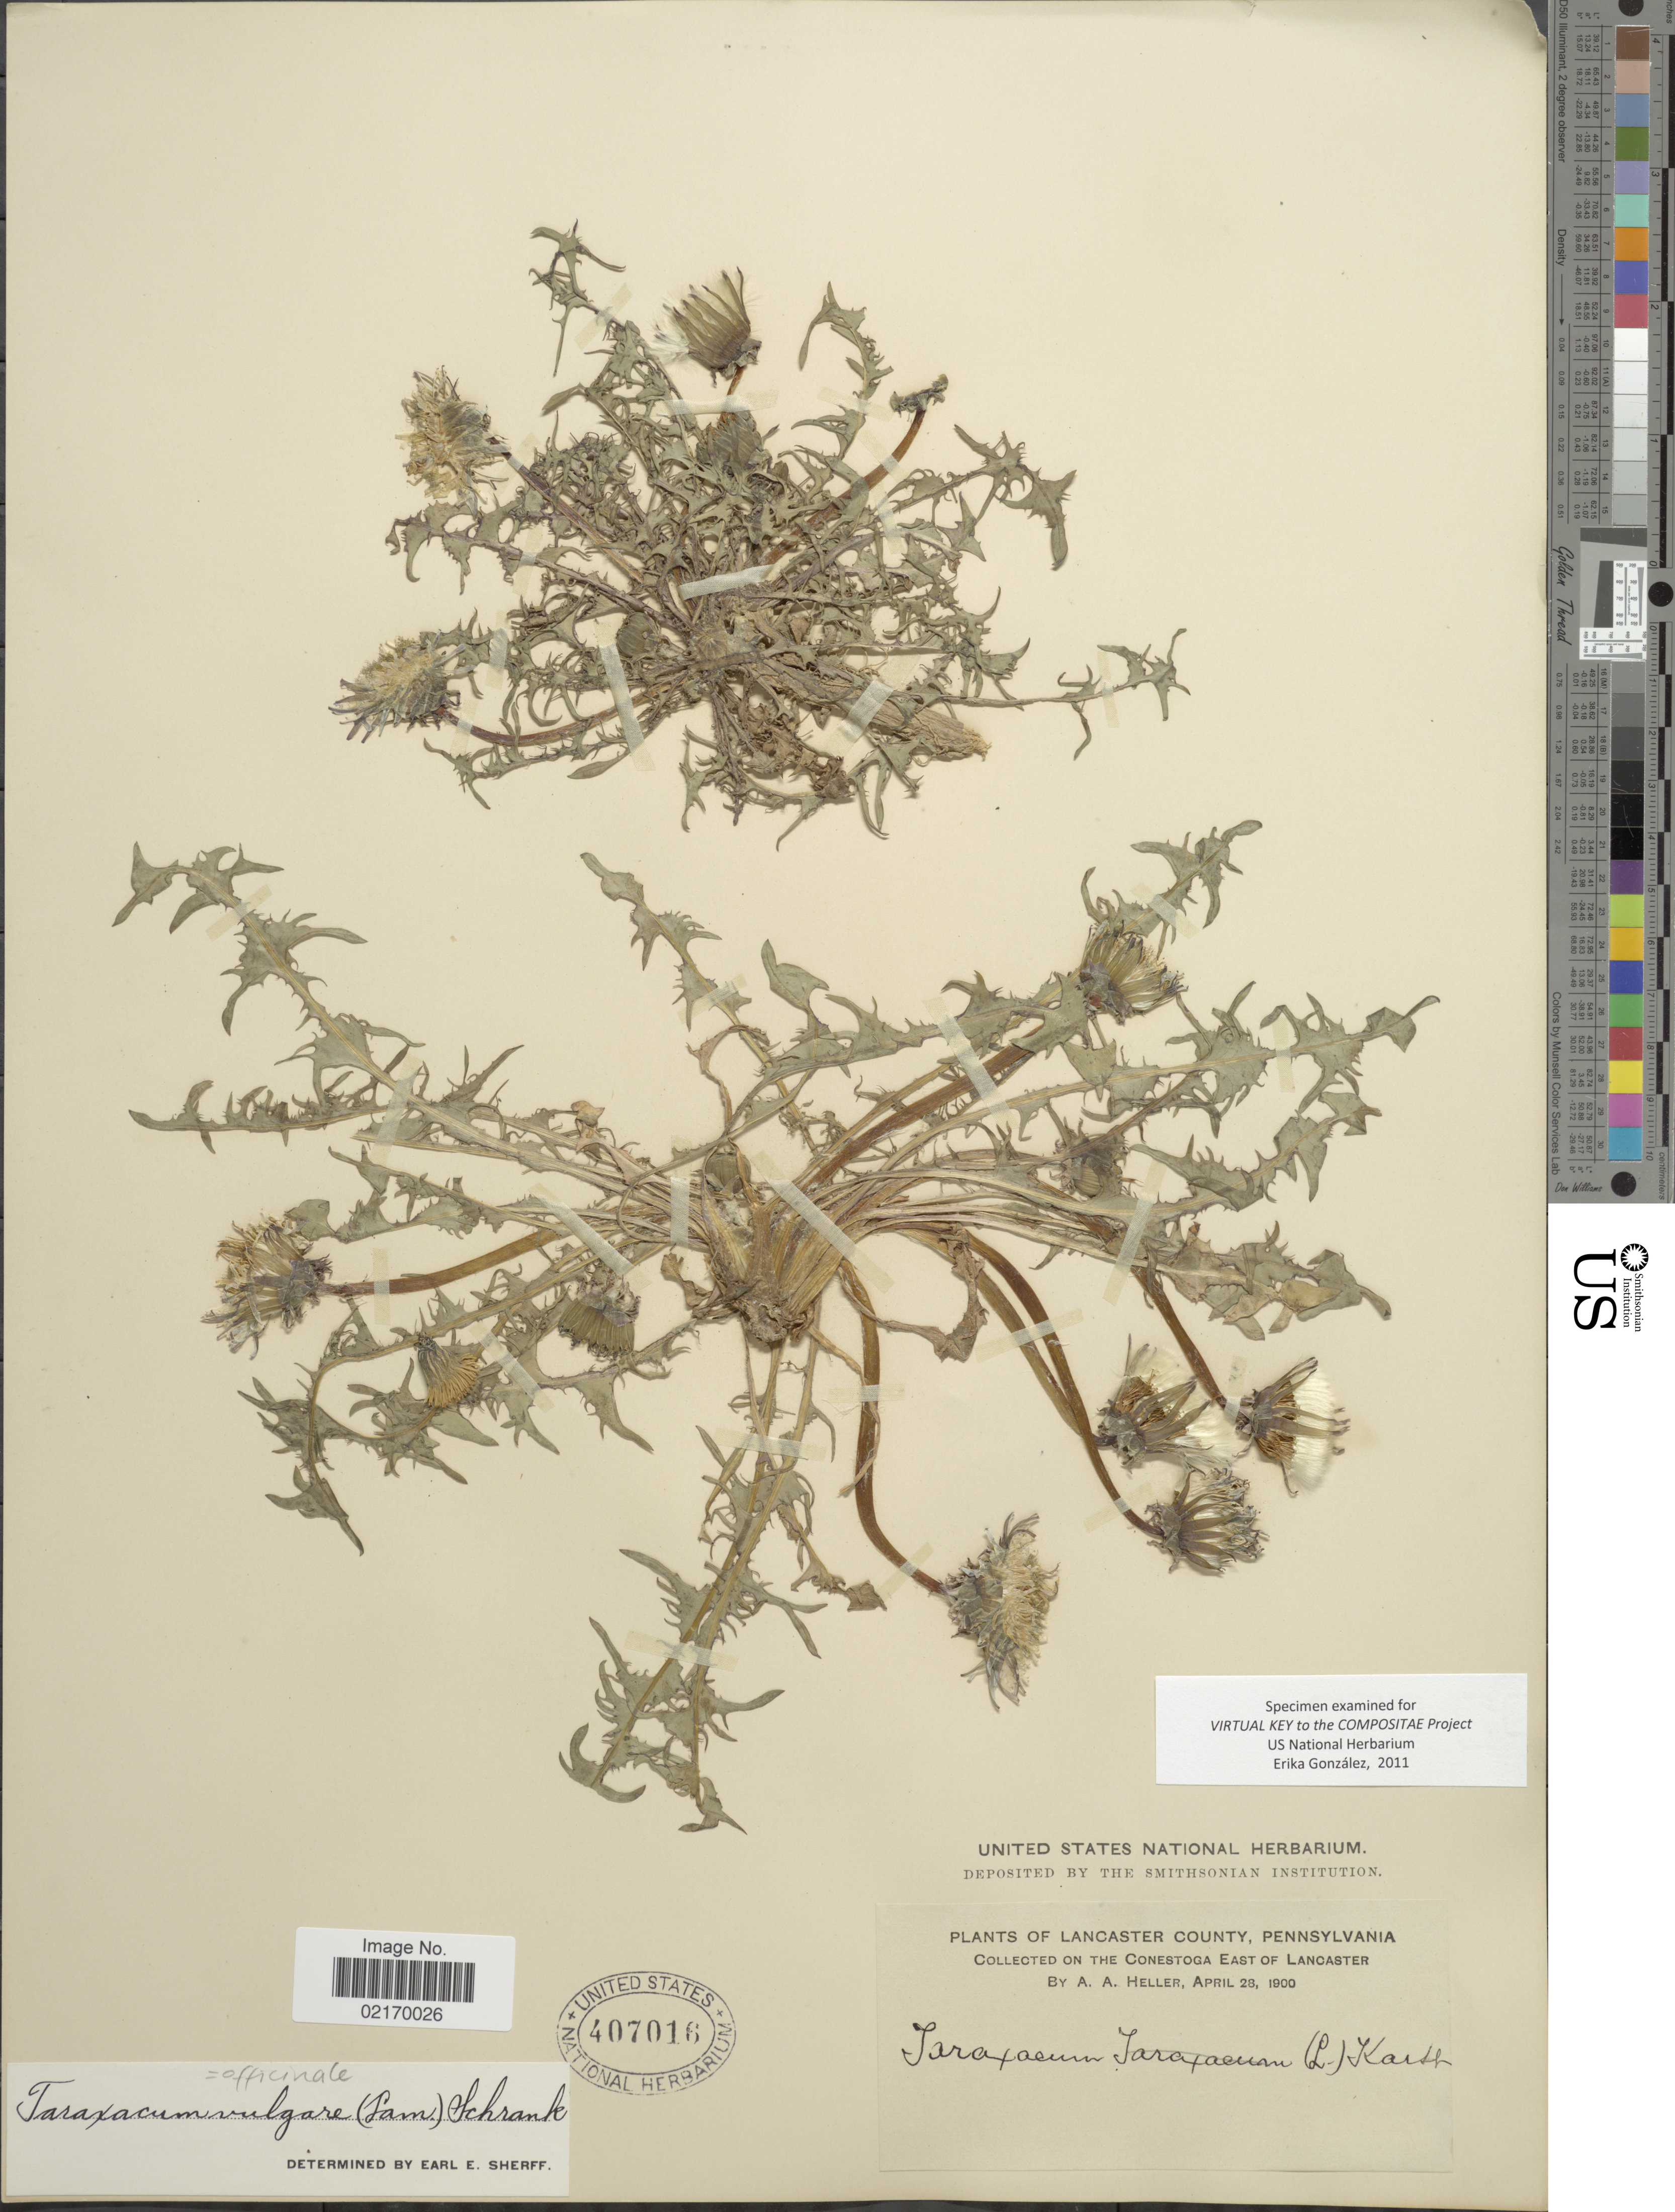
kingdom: Plantae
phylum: Tracheophyta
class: Magnoliopsida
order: Asterales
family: Asteraceae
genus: Taraxacum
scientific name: Taraxacum officinale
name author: G.H. Weber ex F.H. Wigg.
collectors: A. A. Heller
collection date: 1900-04-28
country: United States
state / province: Pennsylvania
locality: Lancaster County, on the Conestoga east of Lancaster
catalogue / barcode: US 407016